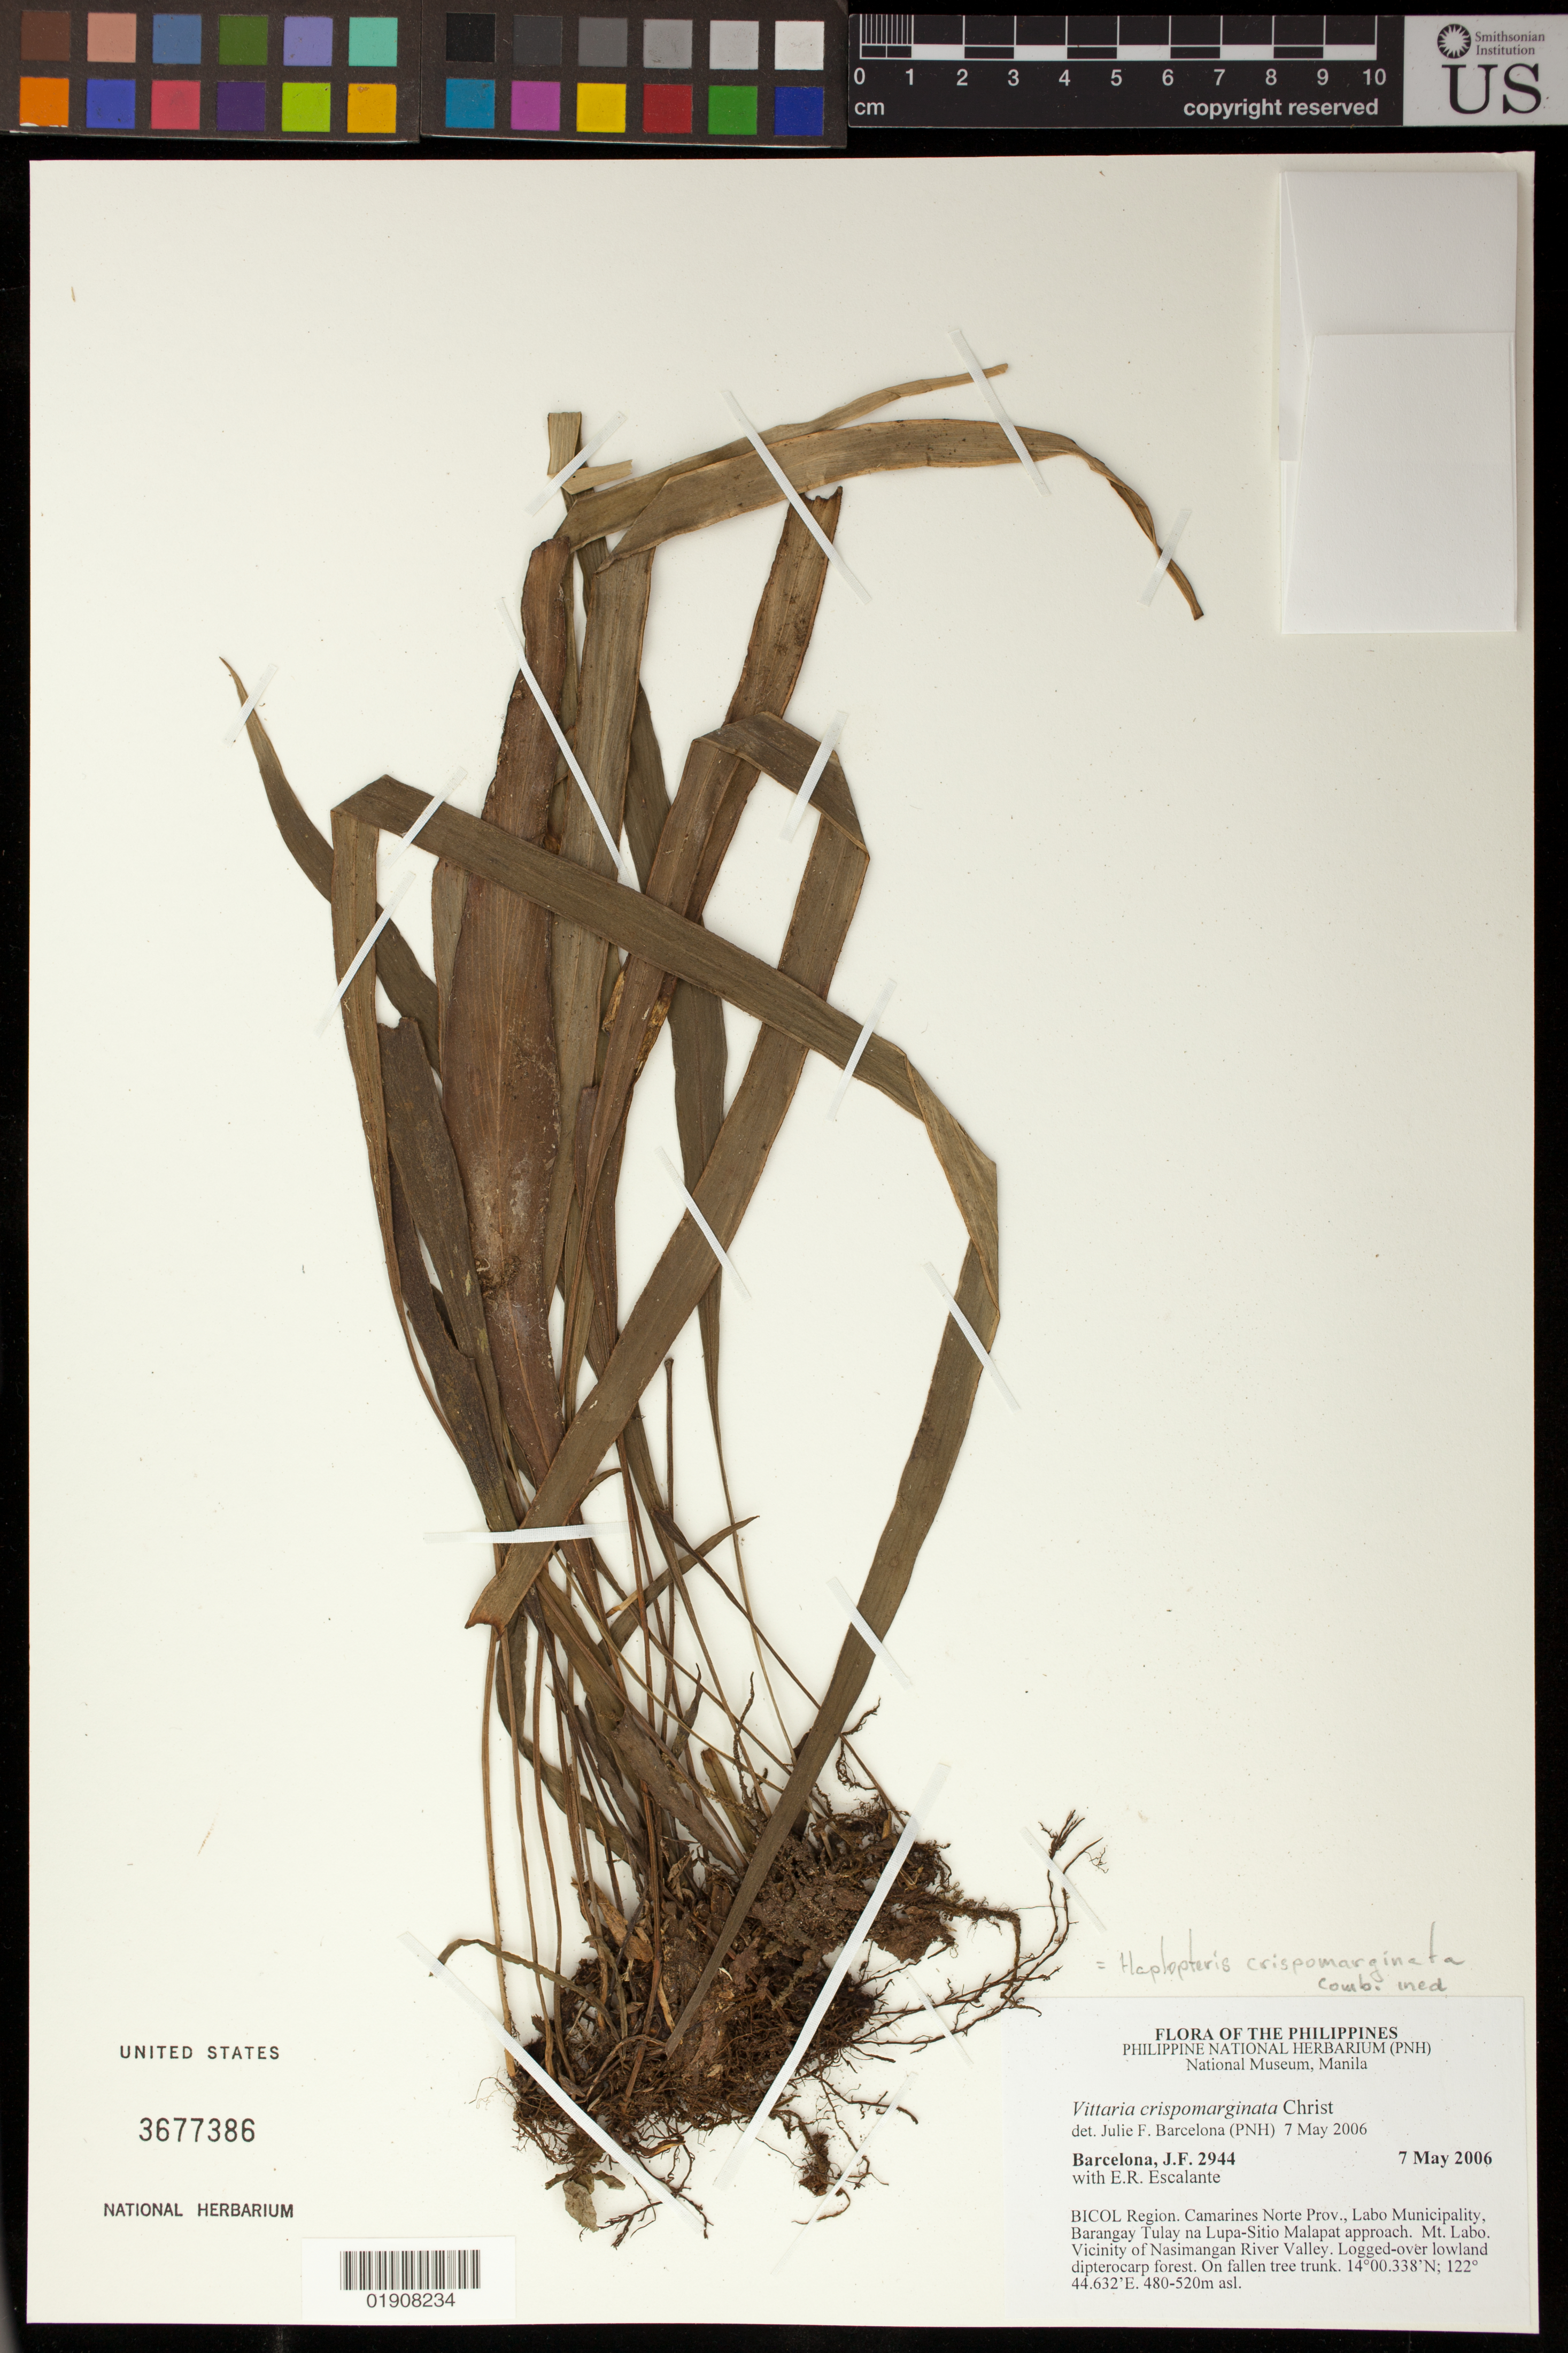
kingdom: Plantae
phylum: Tracheophyta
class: Polypodiopsida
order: Polypodiales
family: Pteridaceae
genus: Haplopteris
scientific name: Haplopteris crispomarginata comb. ined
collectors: J. F. Barcelona & E. Escalante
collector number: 2944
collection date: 2006-05-07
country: Philippines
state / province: Bicol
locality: Bicol Region. Camarines Norte prov., Labo Municipality, Barangay Tulay na Lupa-Sitio Malapat approach. Mt. Labo. Vicinity of Nasimangan River Valley.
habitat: Logged over lowland dipterocarp forest. On fallen tree trunk.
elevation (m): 480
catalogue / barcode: US 3677386